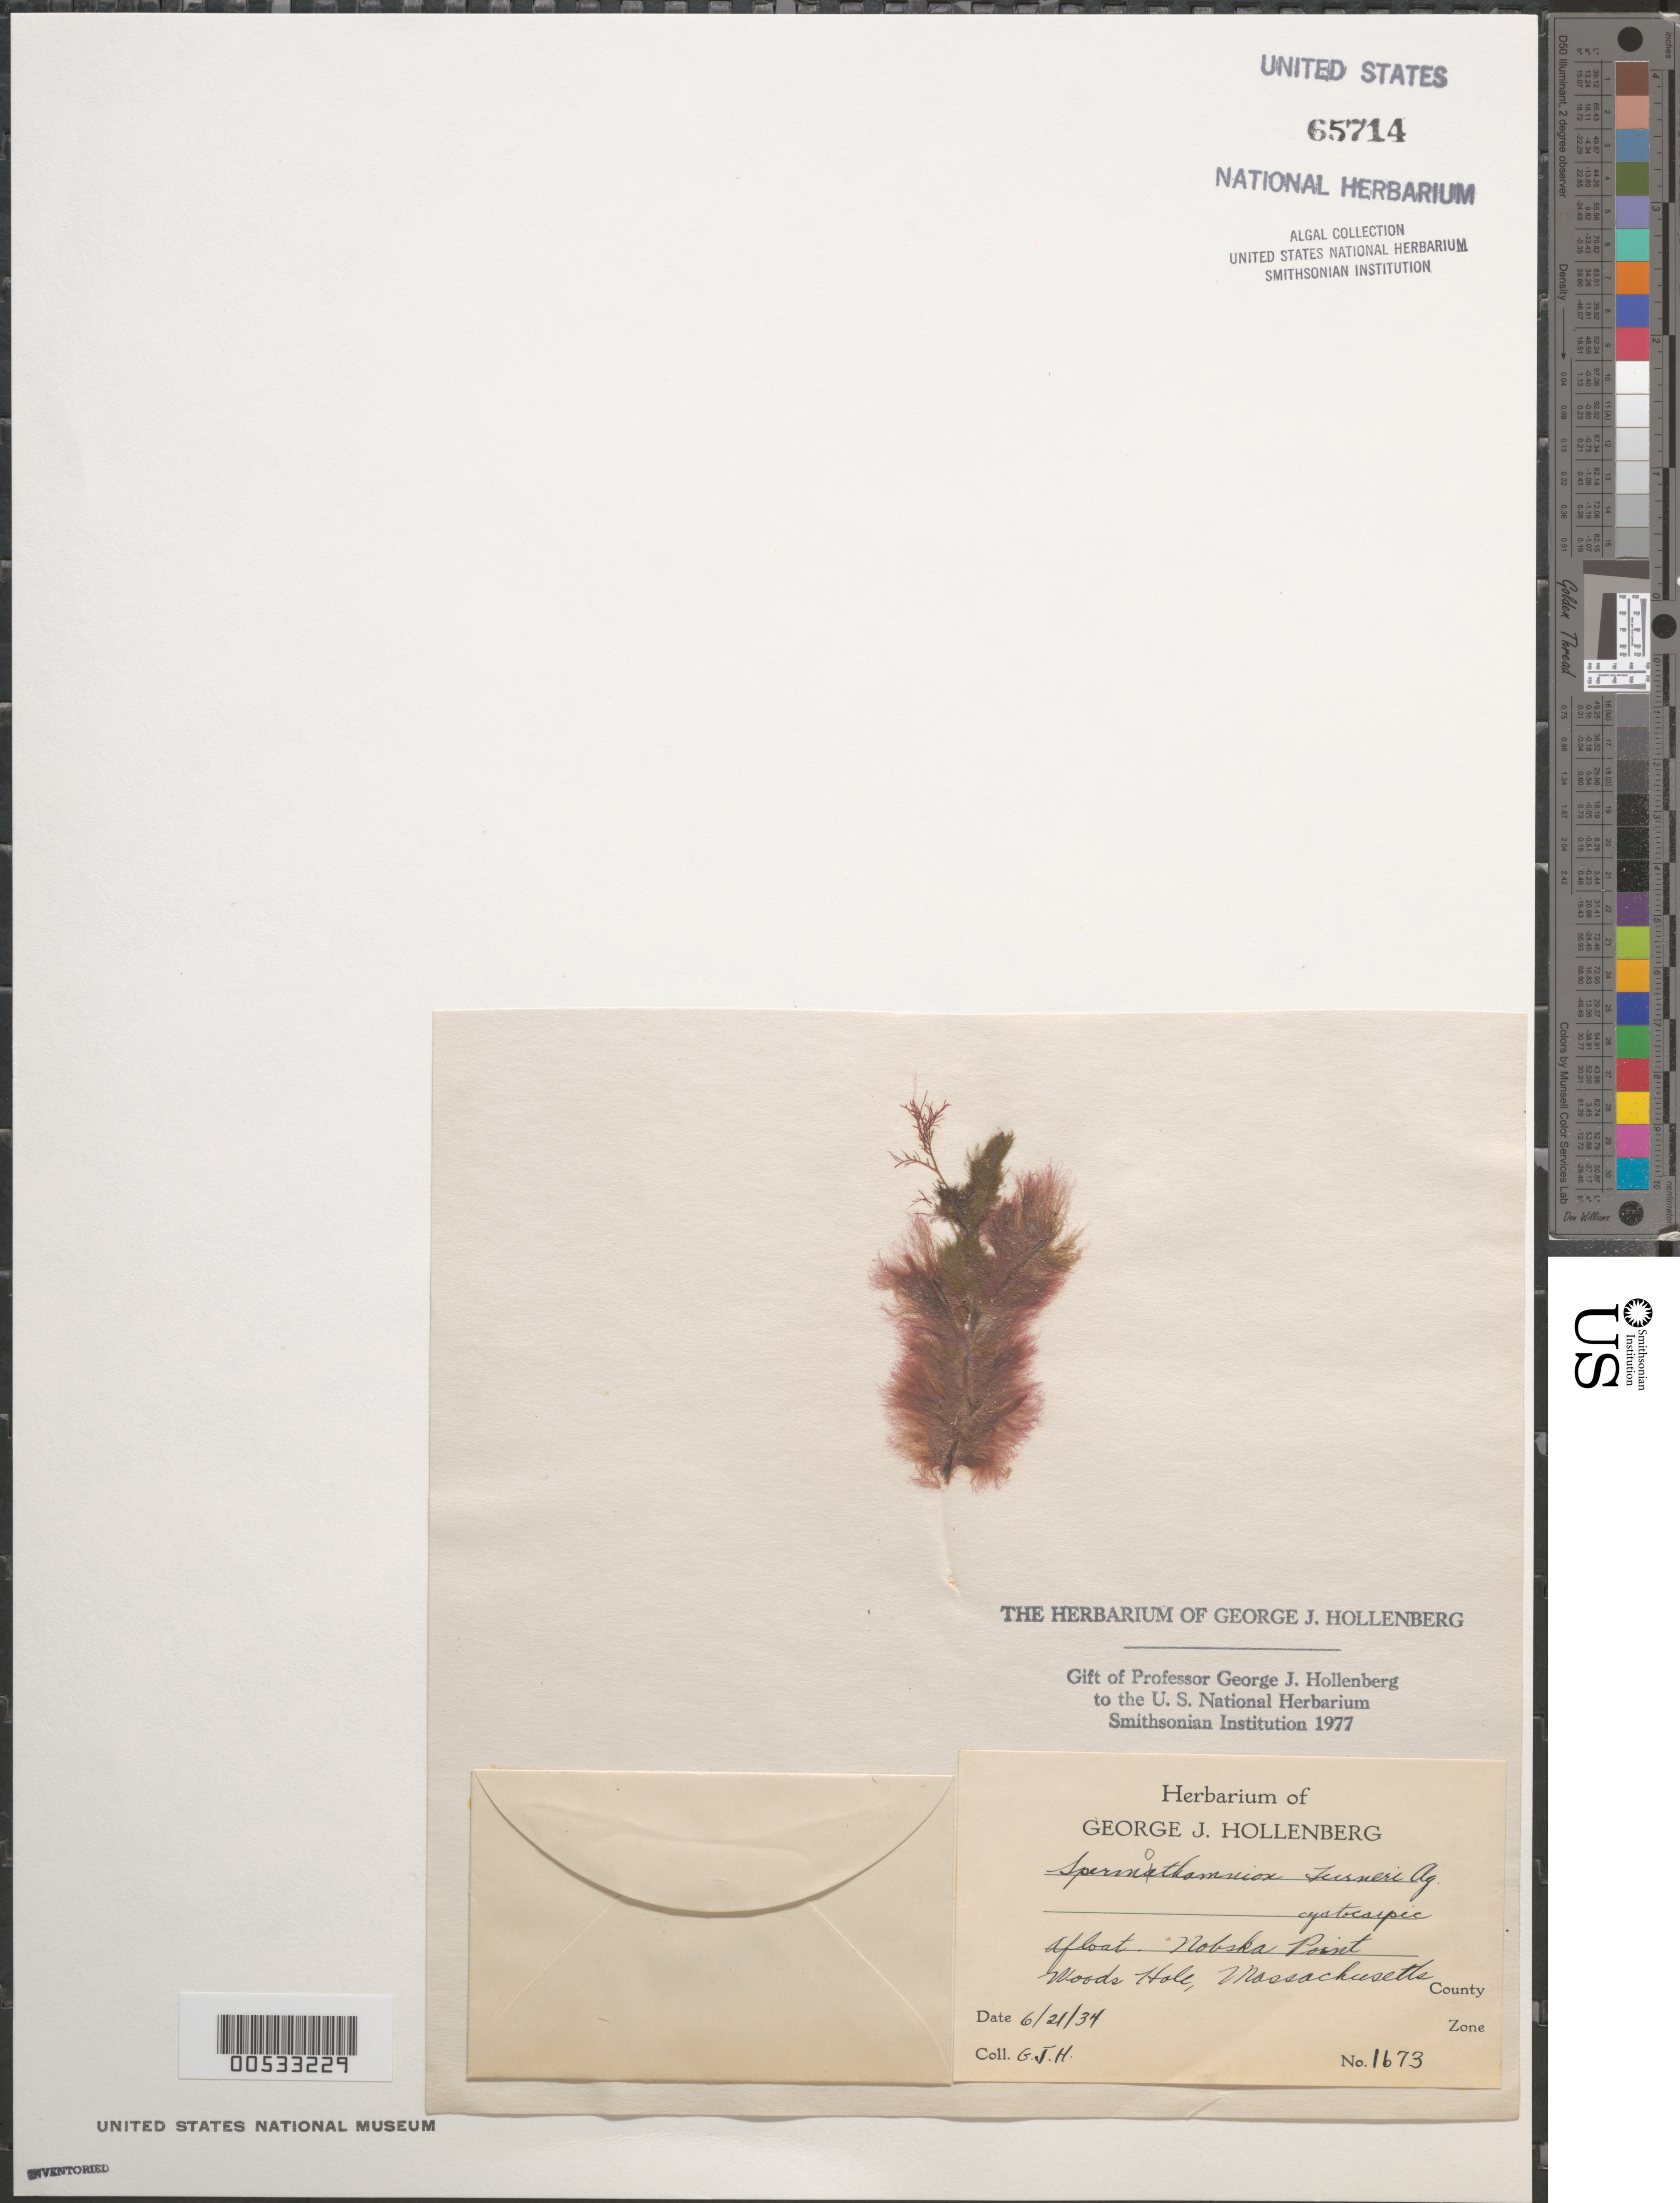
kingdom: Plantae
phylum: Rhodophyta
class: Florideophyceae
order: Ceramiales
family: Ceramiaceae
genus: Scagelothamnion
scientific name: Scagelothamnion turneri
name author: (Mert. ex Roth) A. Athanasiadis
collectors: G. Hollenberg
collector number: GJH 1673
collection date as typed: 21 Jun 1934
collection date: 1934-06-21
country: United States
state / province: Massachusetts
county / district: Barnstable County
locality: Woods Hole, Nobska Point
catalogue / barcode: US 65714